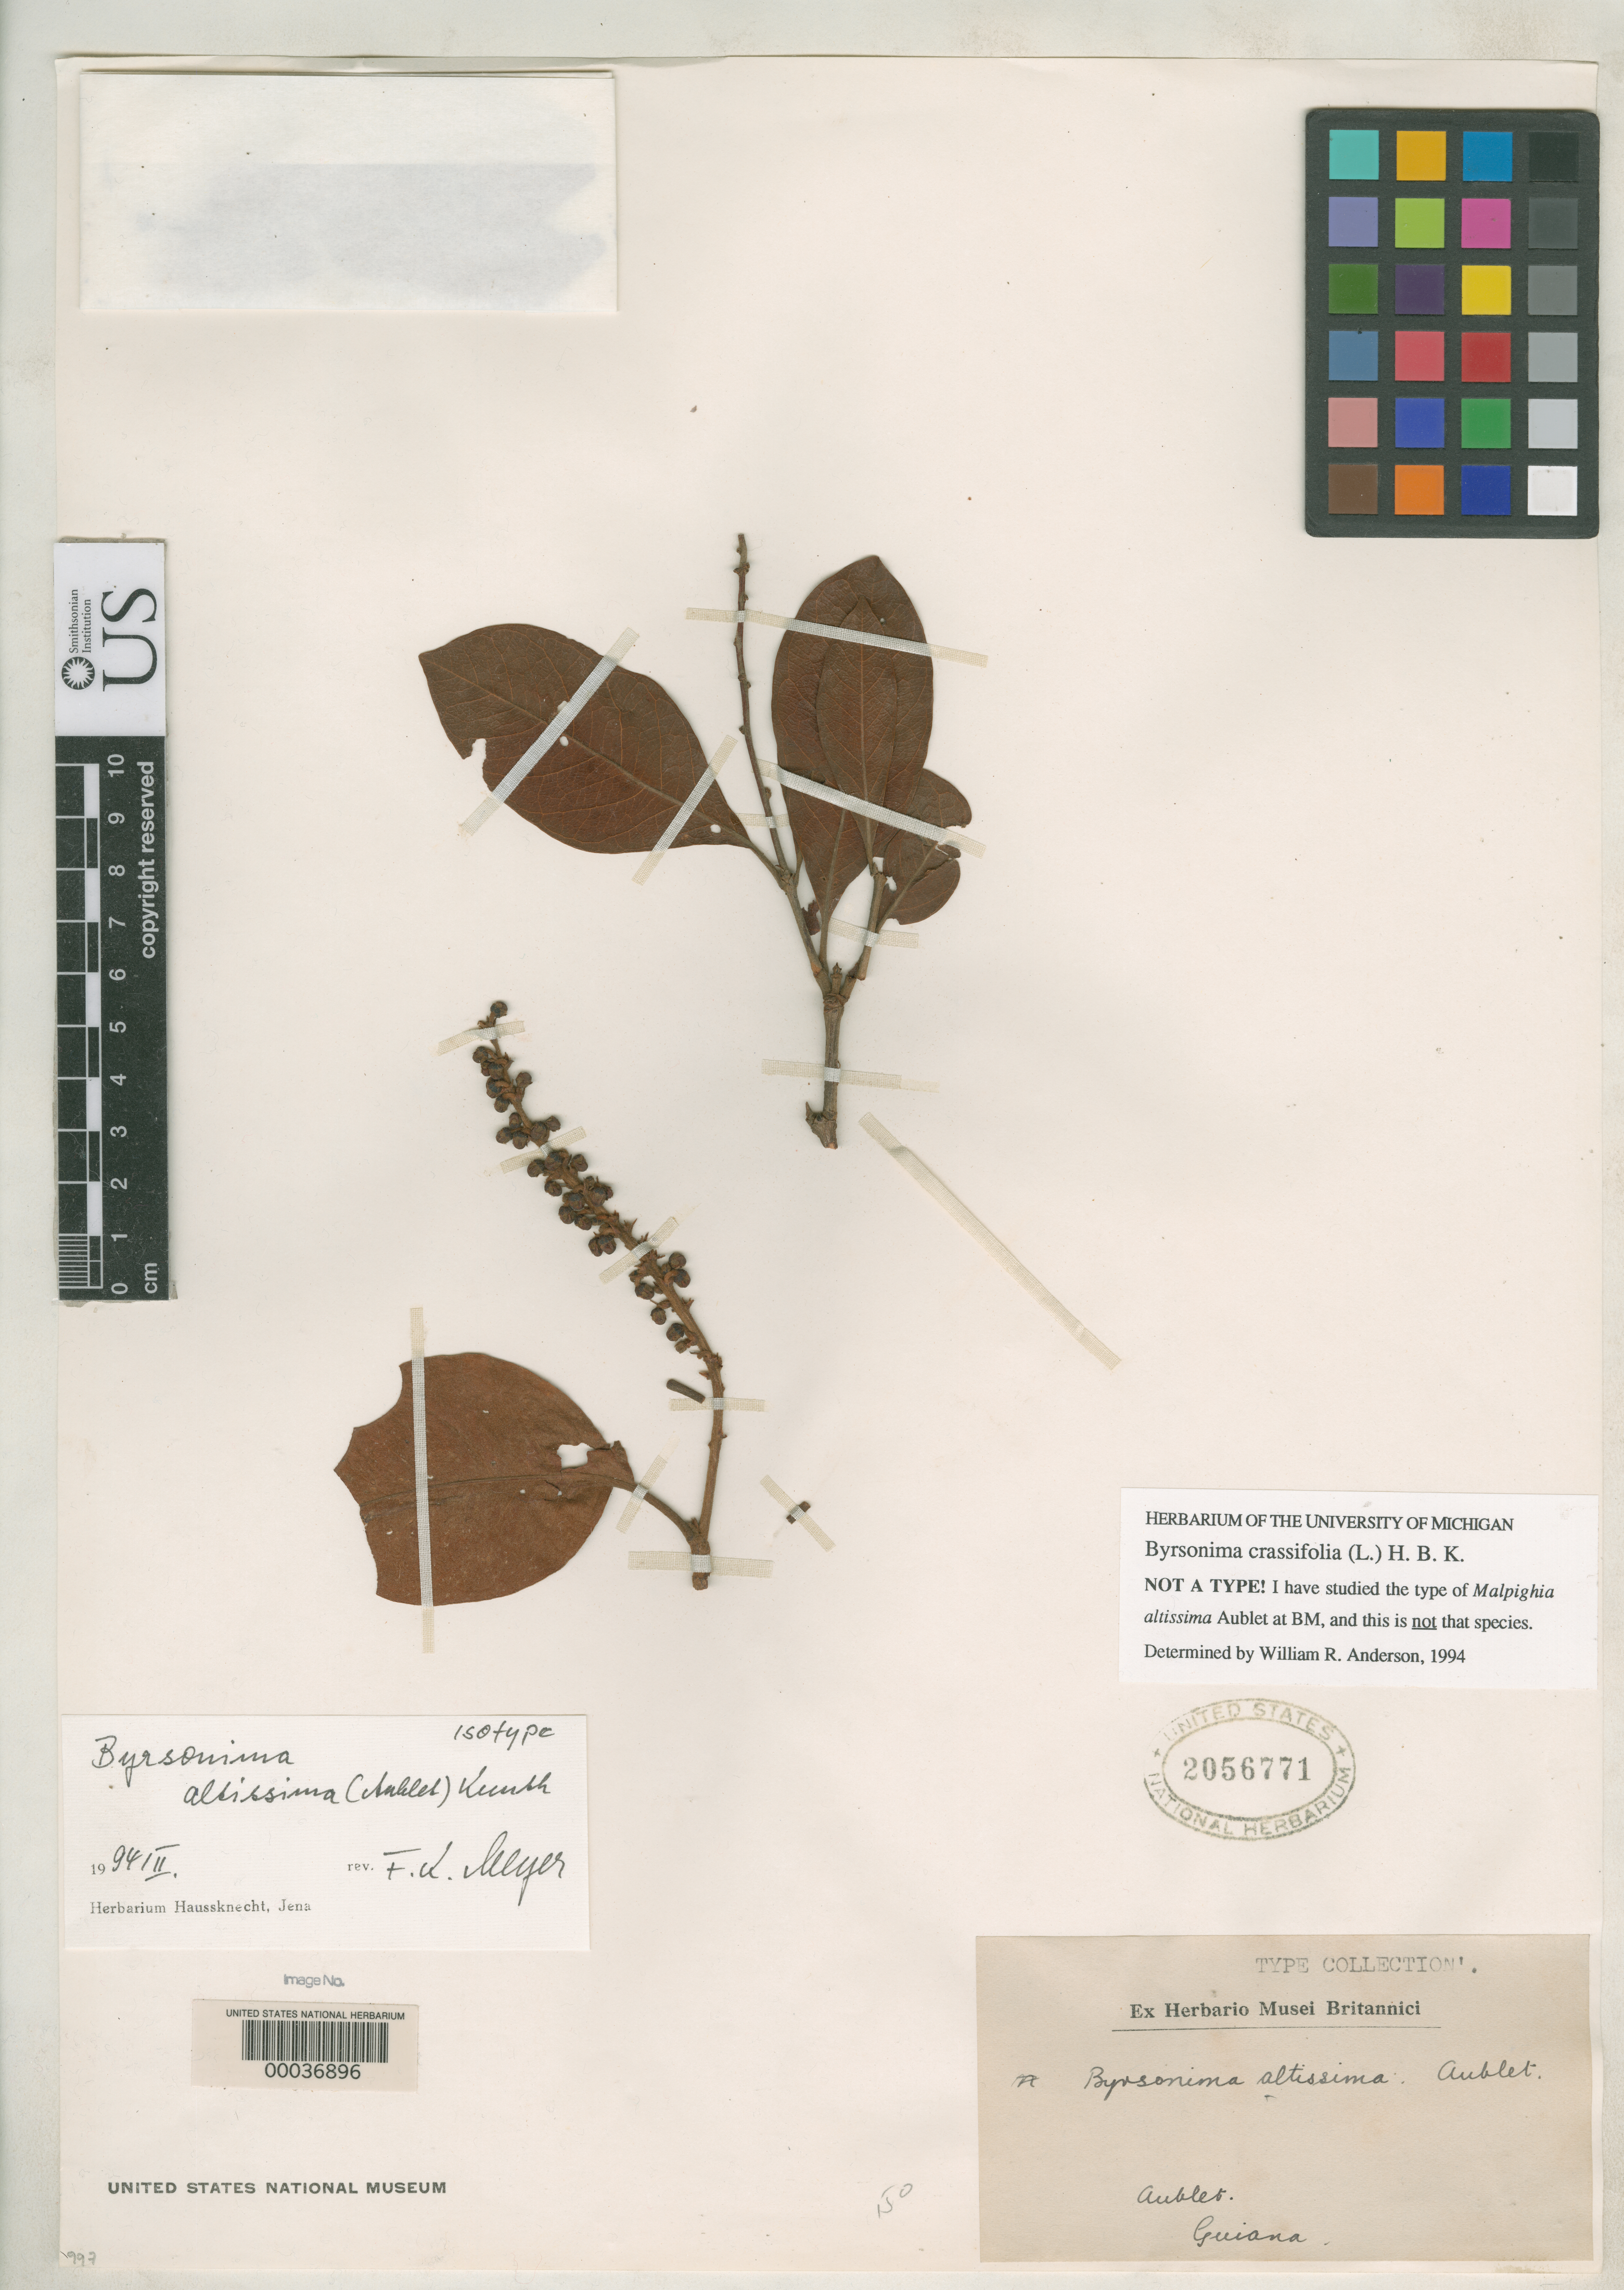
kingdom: Plantae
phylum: Tracheophyta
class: Magnoliopsida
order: Malpighiales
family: Malpighiaceae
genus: Malpighia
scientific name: Malpighia altissima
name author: Aubl.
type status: Isotype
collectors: J. B. Aublet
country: French Guiana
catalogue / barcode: US 2056771